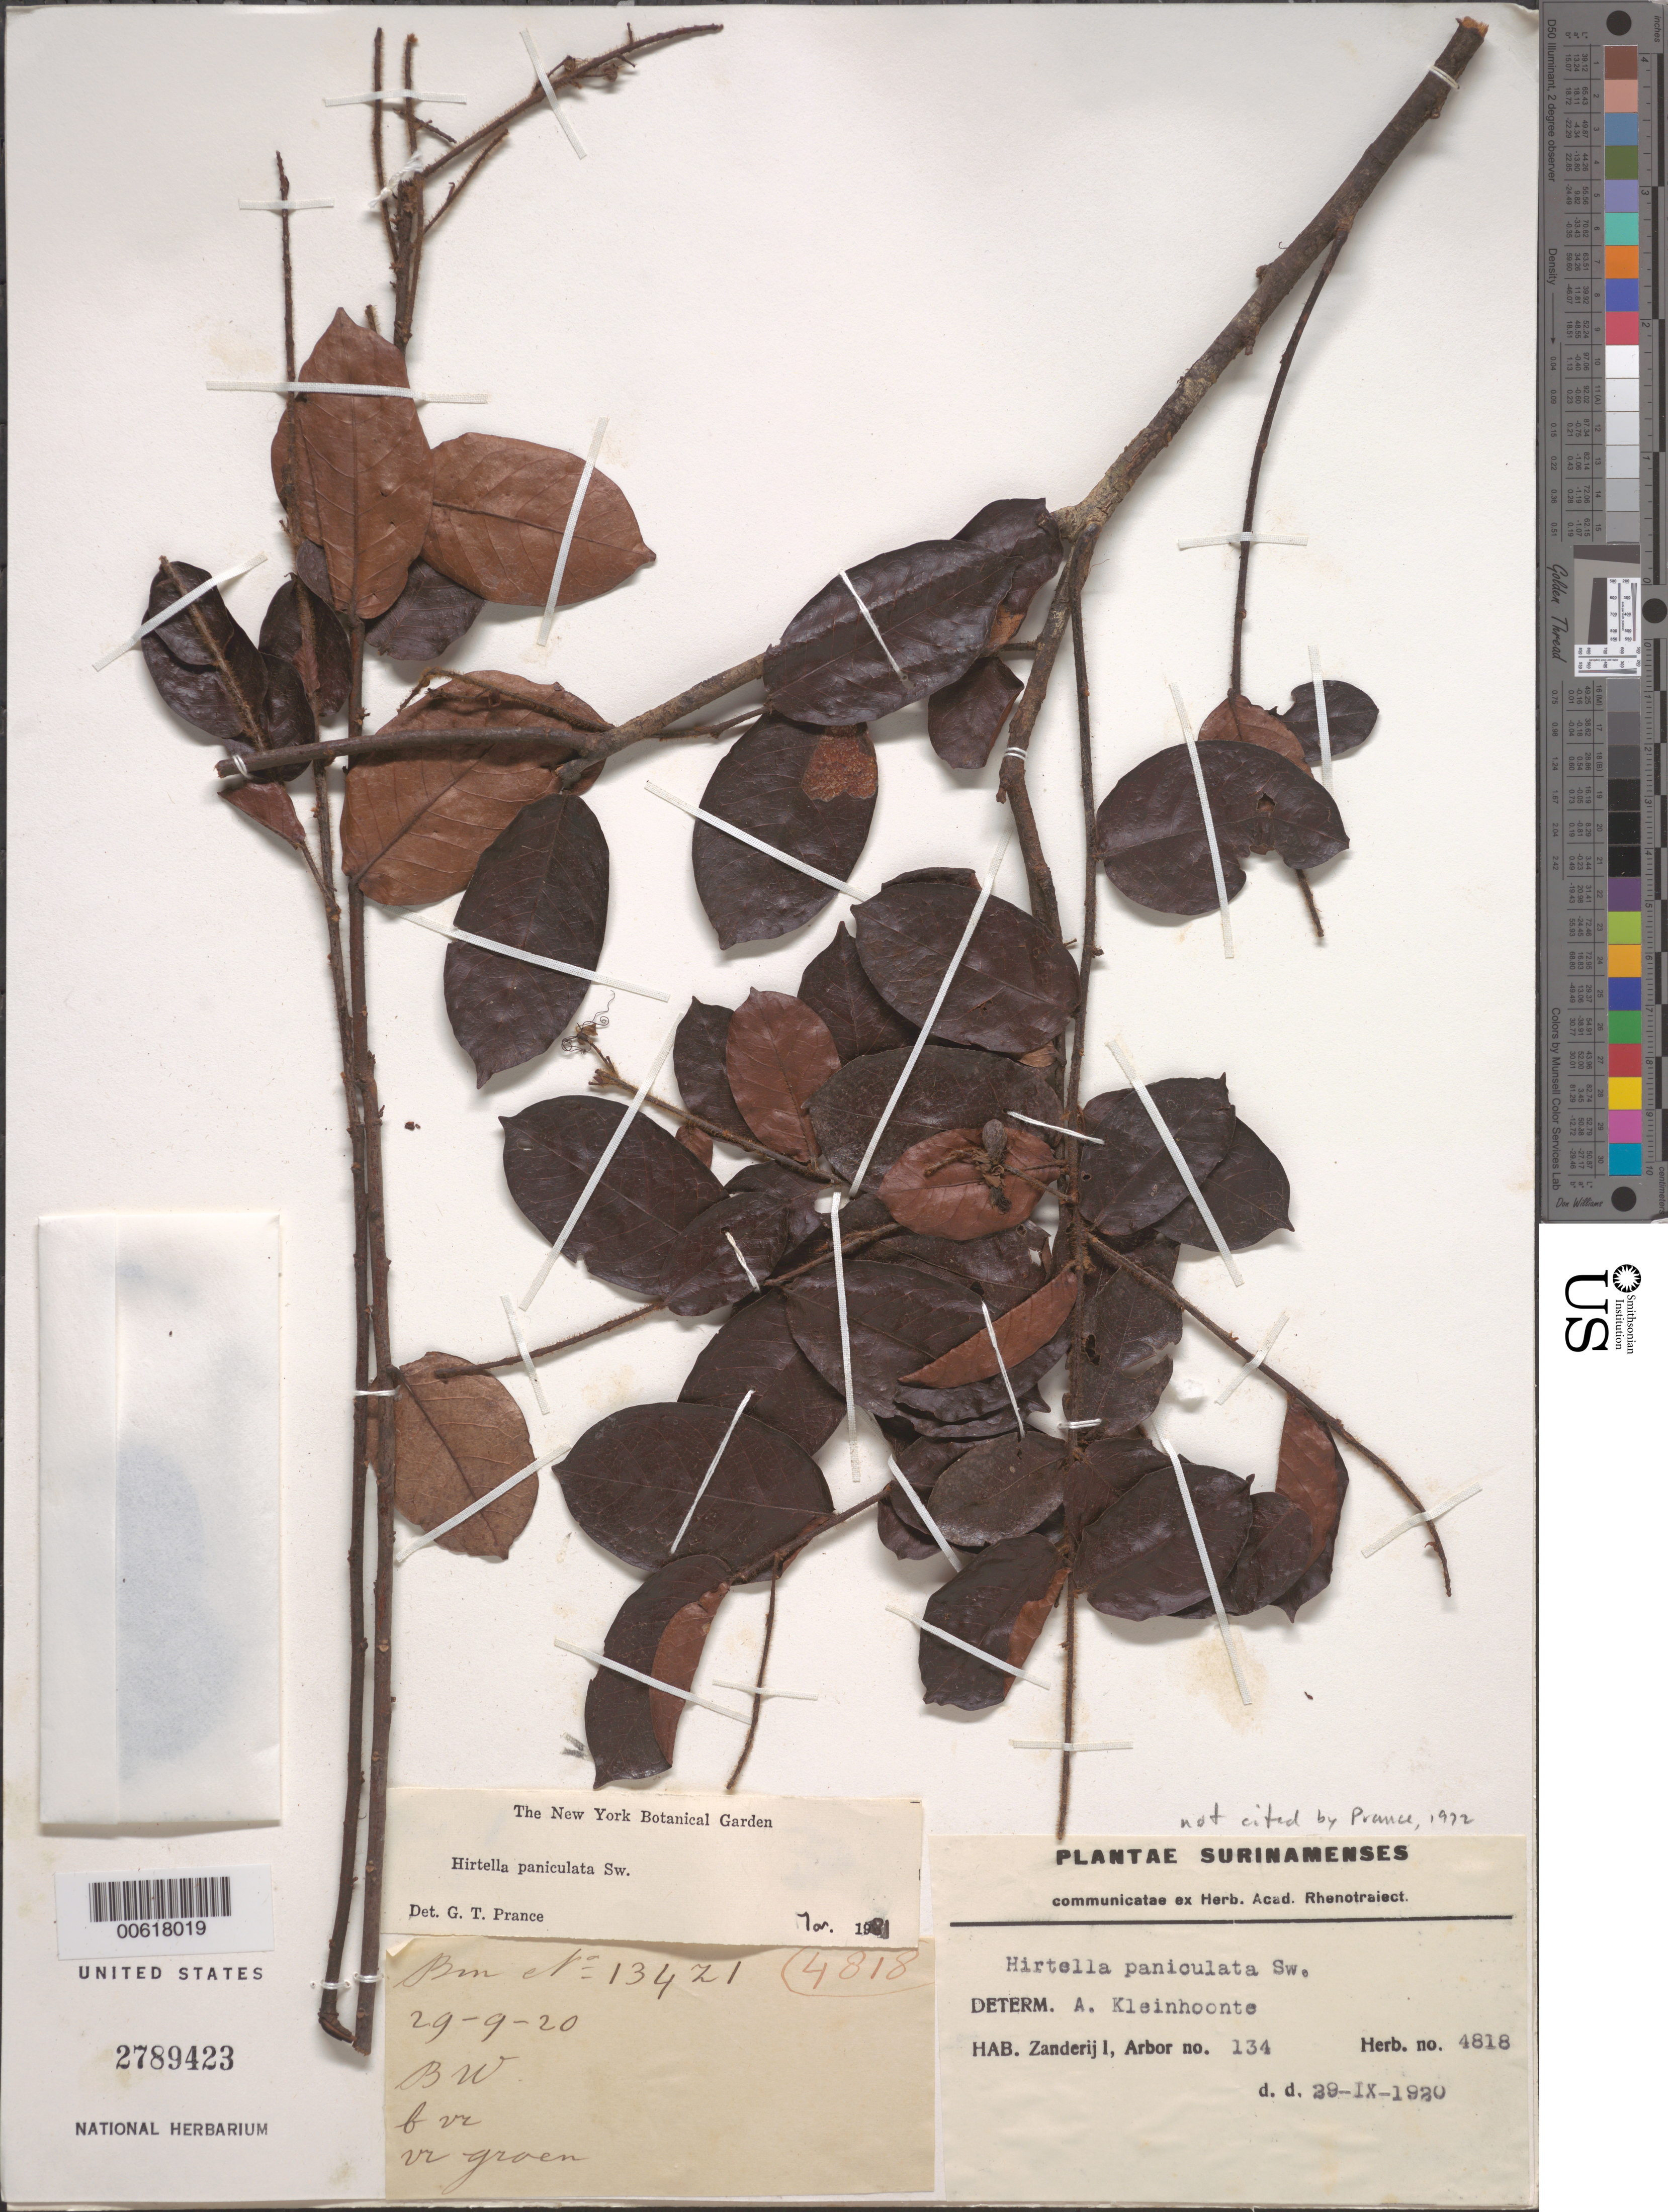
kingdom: Plantae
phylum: Tracheophyta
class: Magnoliopsida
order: Malpighiales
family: Chrysobalanaceae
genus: Hirtella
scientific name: Hirtella paniculata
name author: Sw.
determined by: Prance, G. T.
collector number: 4818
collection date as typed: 29-Sep-20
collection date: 1920-09-29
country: Suriname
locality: Zanderij I., Forest Reserve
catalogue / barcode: US 2789423